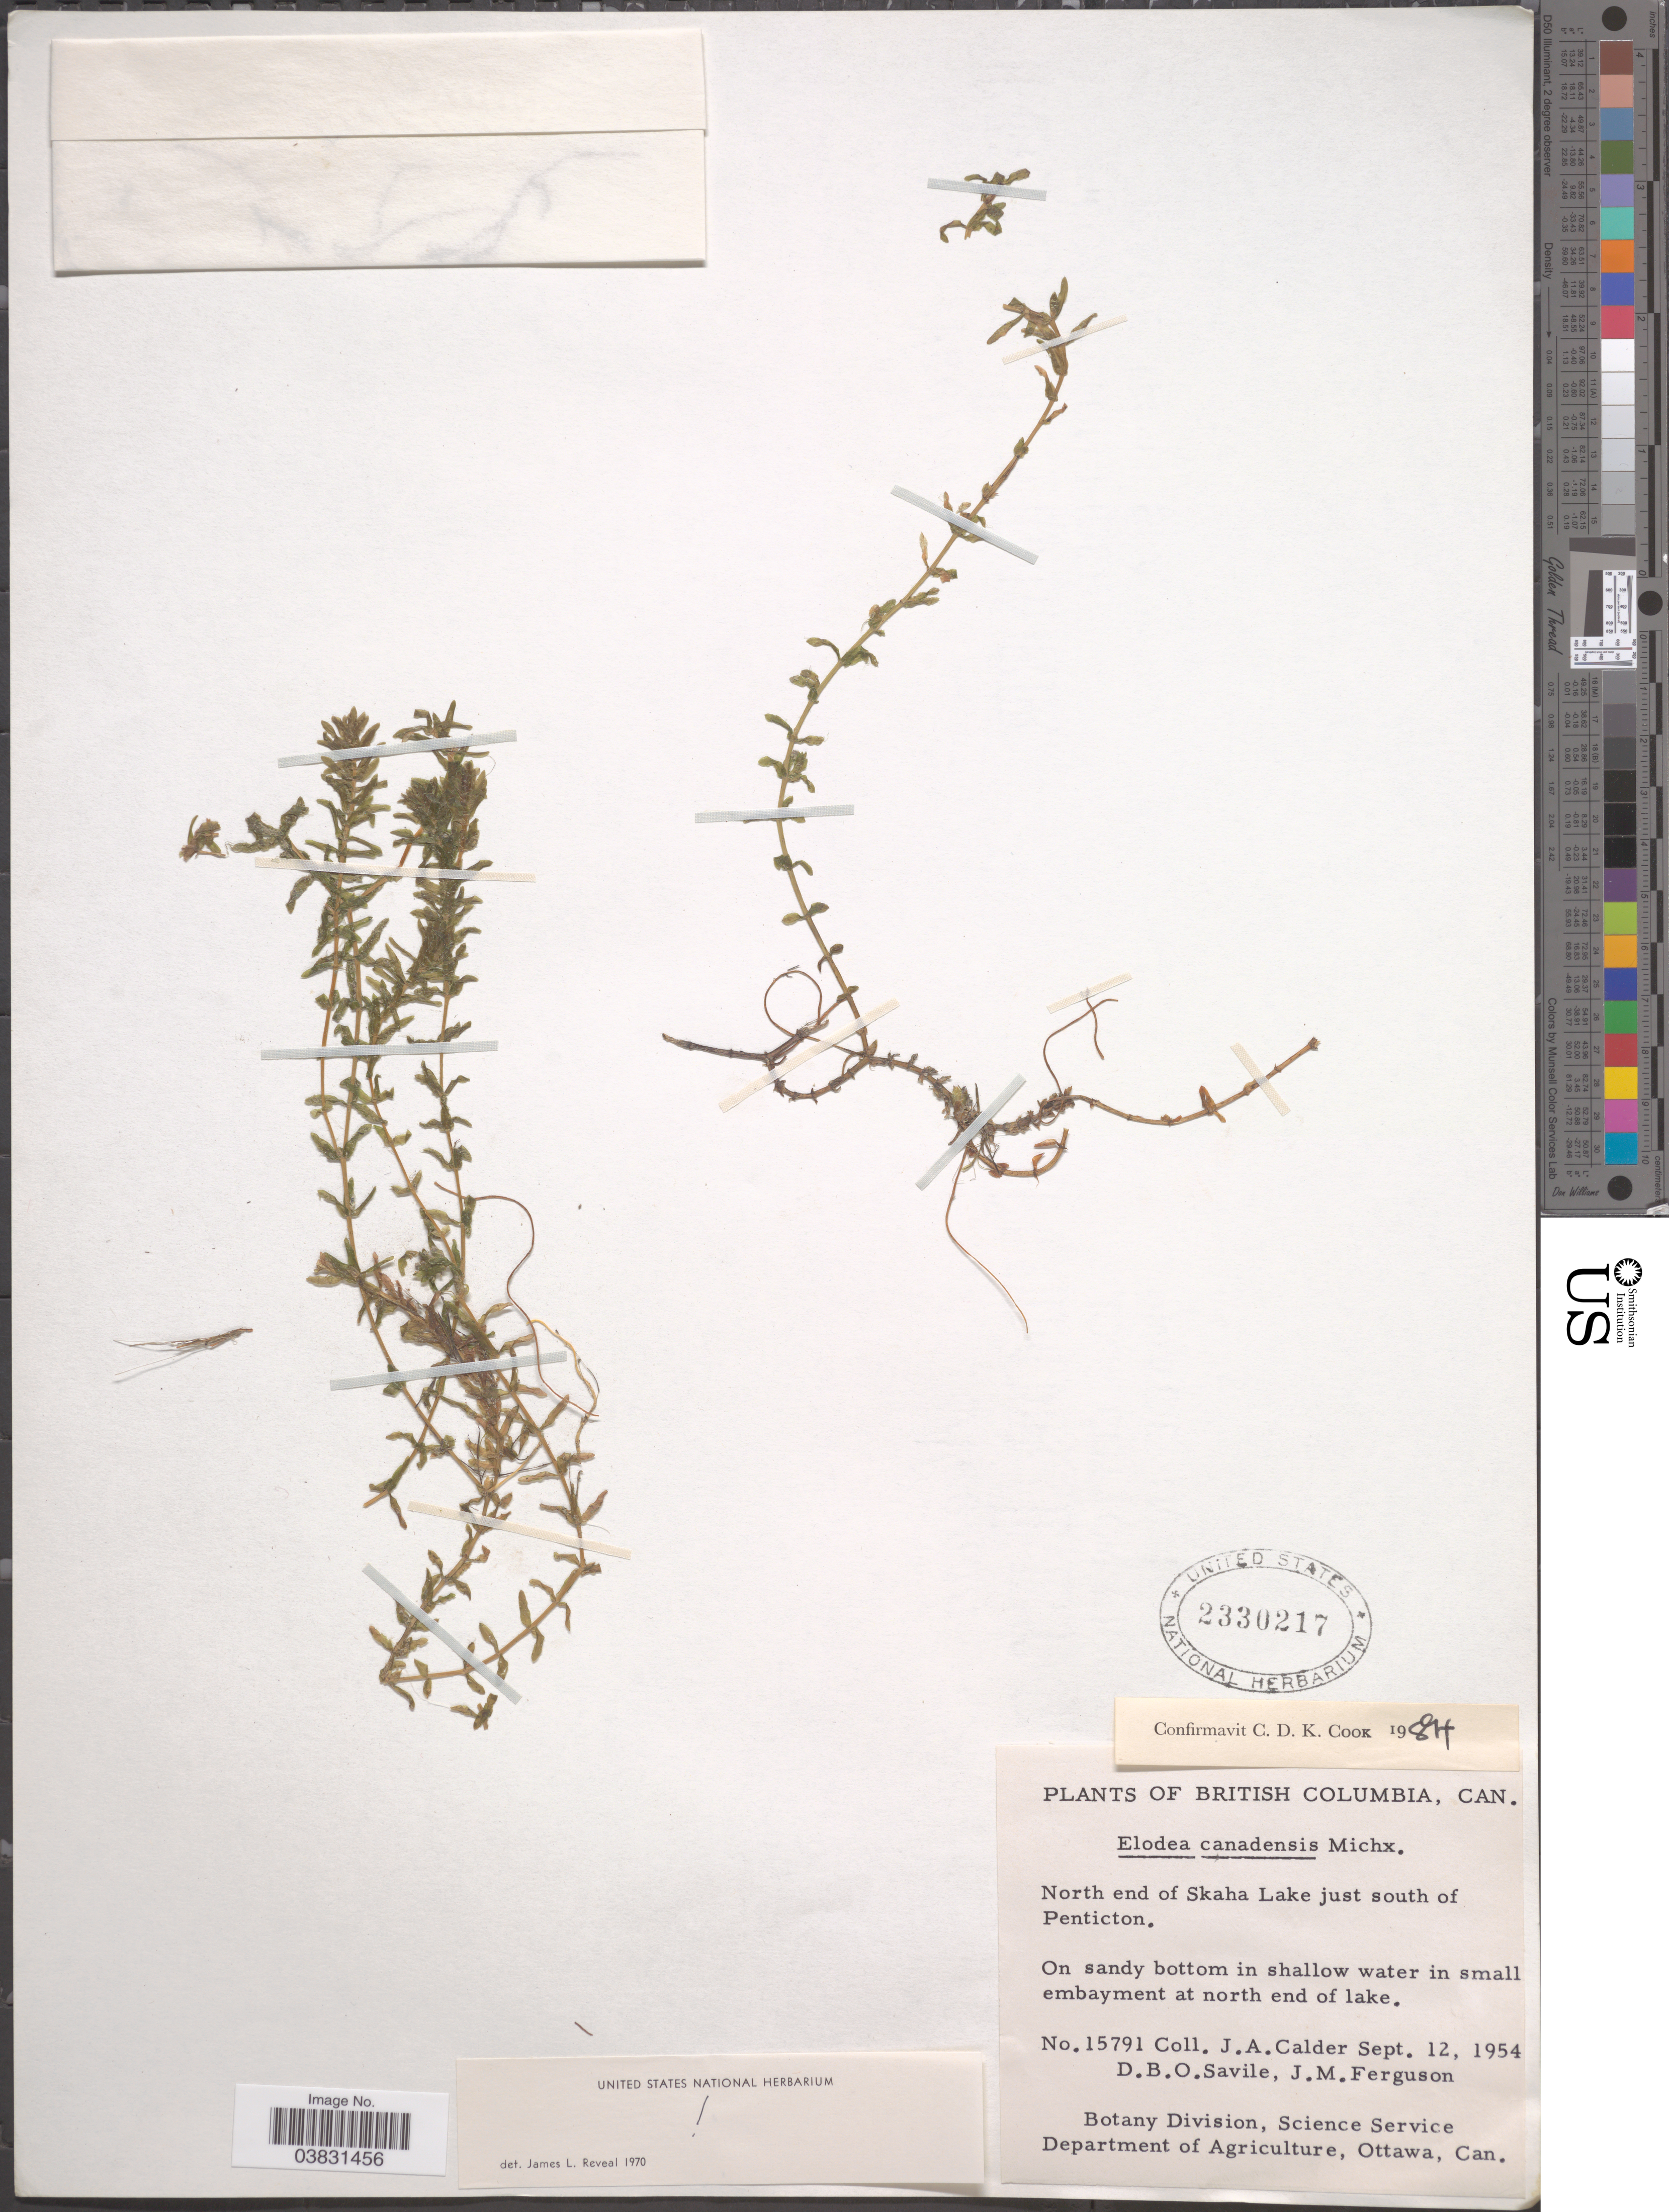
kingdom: Plantae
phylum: Tracheophyta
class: Liliopsida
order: Alismatales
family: Hydrocharitaceae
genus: Elodea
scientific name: Elodea canadensis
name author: Michx.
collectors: J. A. Calder, D. Savile & J. M. Ferguson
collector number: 15791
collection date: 1954-09-12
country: Canada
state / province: British Columbia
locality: North end of Skaha Lake just north of Penticton. In small embayment at north end of lake.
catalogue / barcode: US 2330217